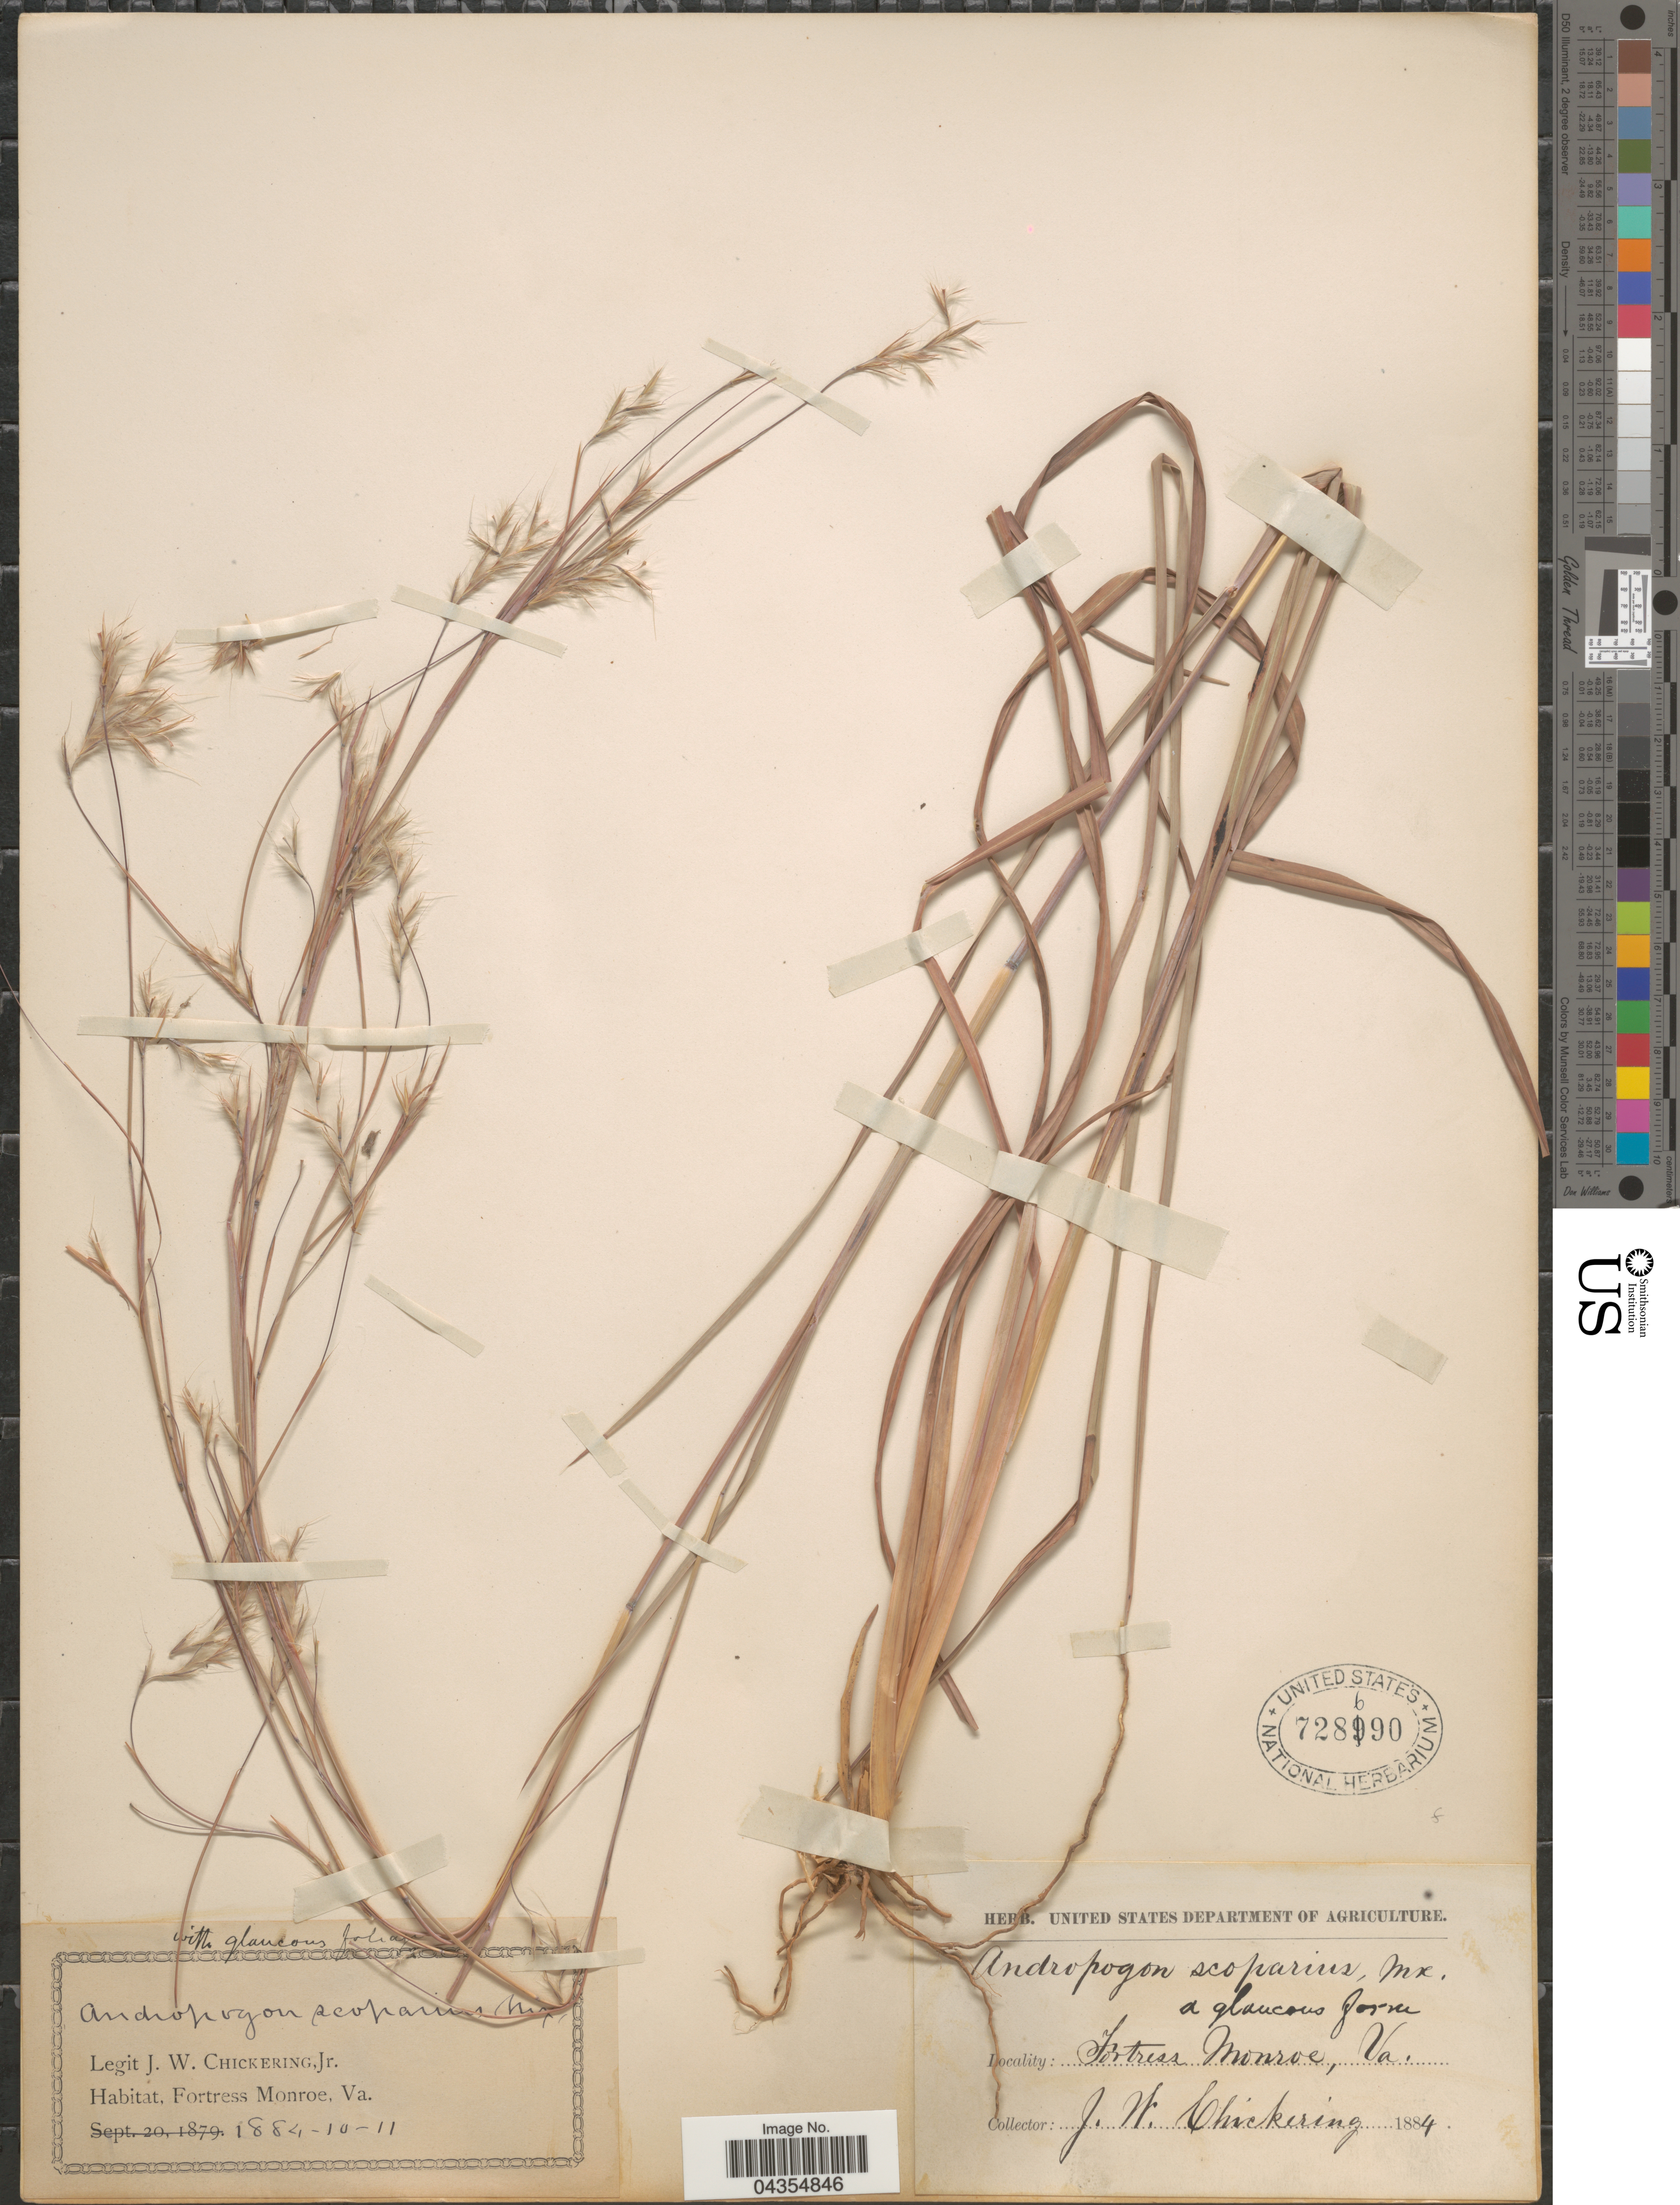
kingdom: Plantae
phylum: Tracheophyta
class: Liliopsida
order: Poales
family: Poaceae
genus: Schizachyrium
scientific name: Schizachyrium sanguineum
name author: (Retz.) Alston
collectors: J. W. Chickering Jr.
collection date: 1884-10-11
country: United States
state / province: Virginia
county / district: City of Hampton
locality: Fortress Monroe.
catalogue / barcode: US 728690